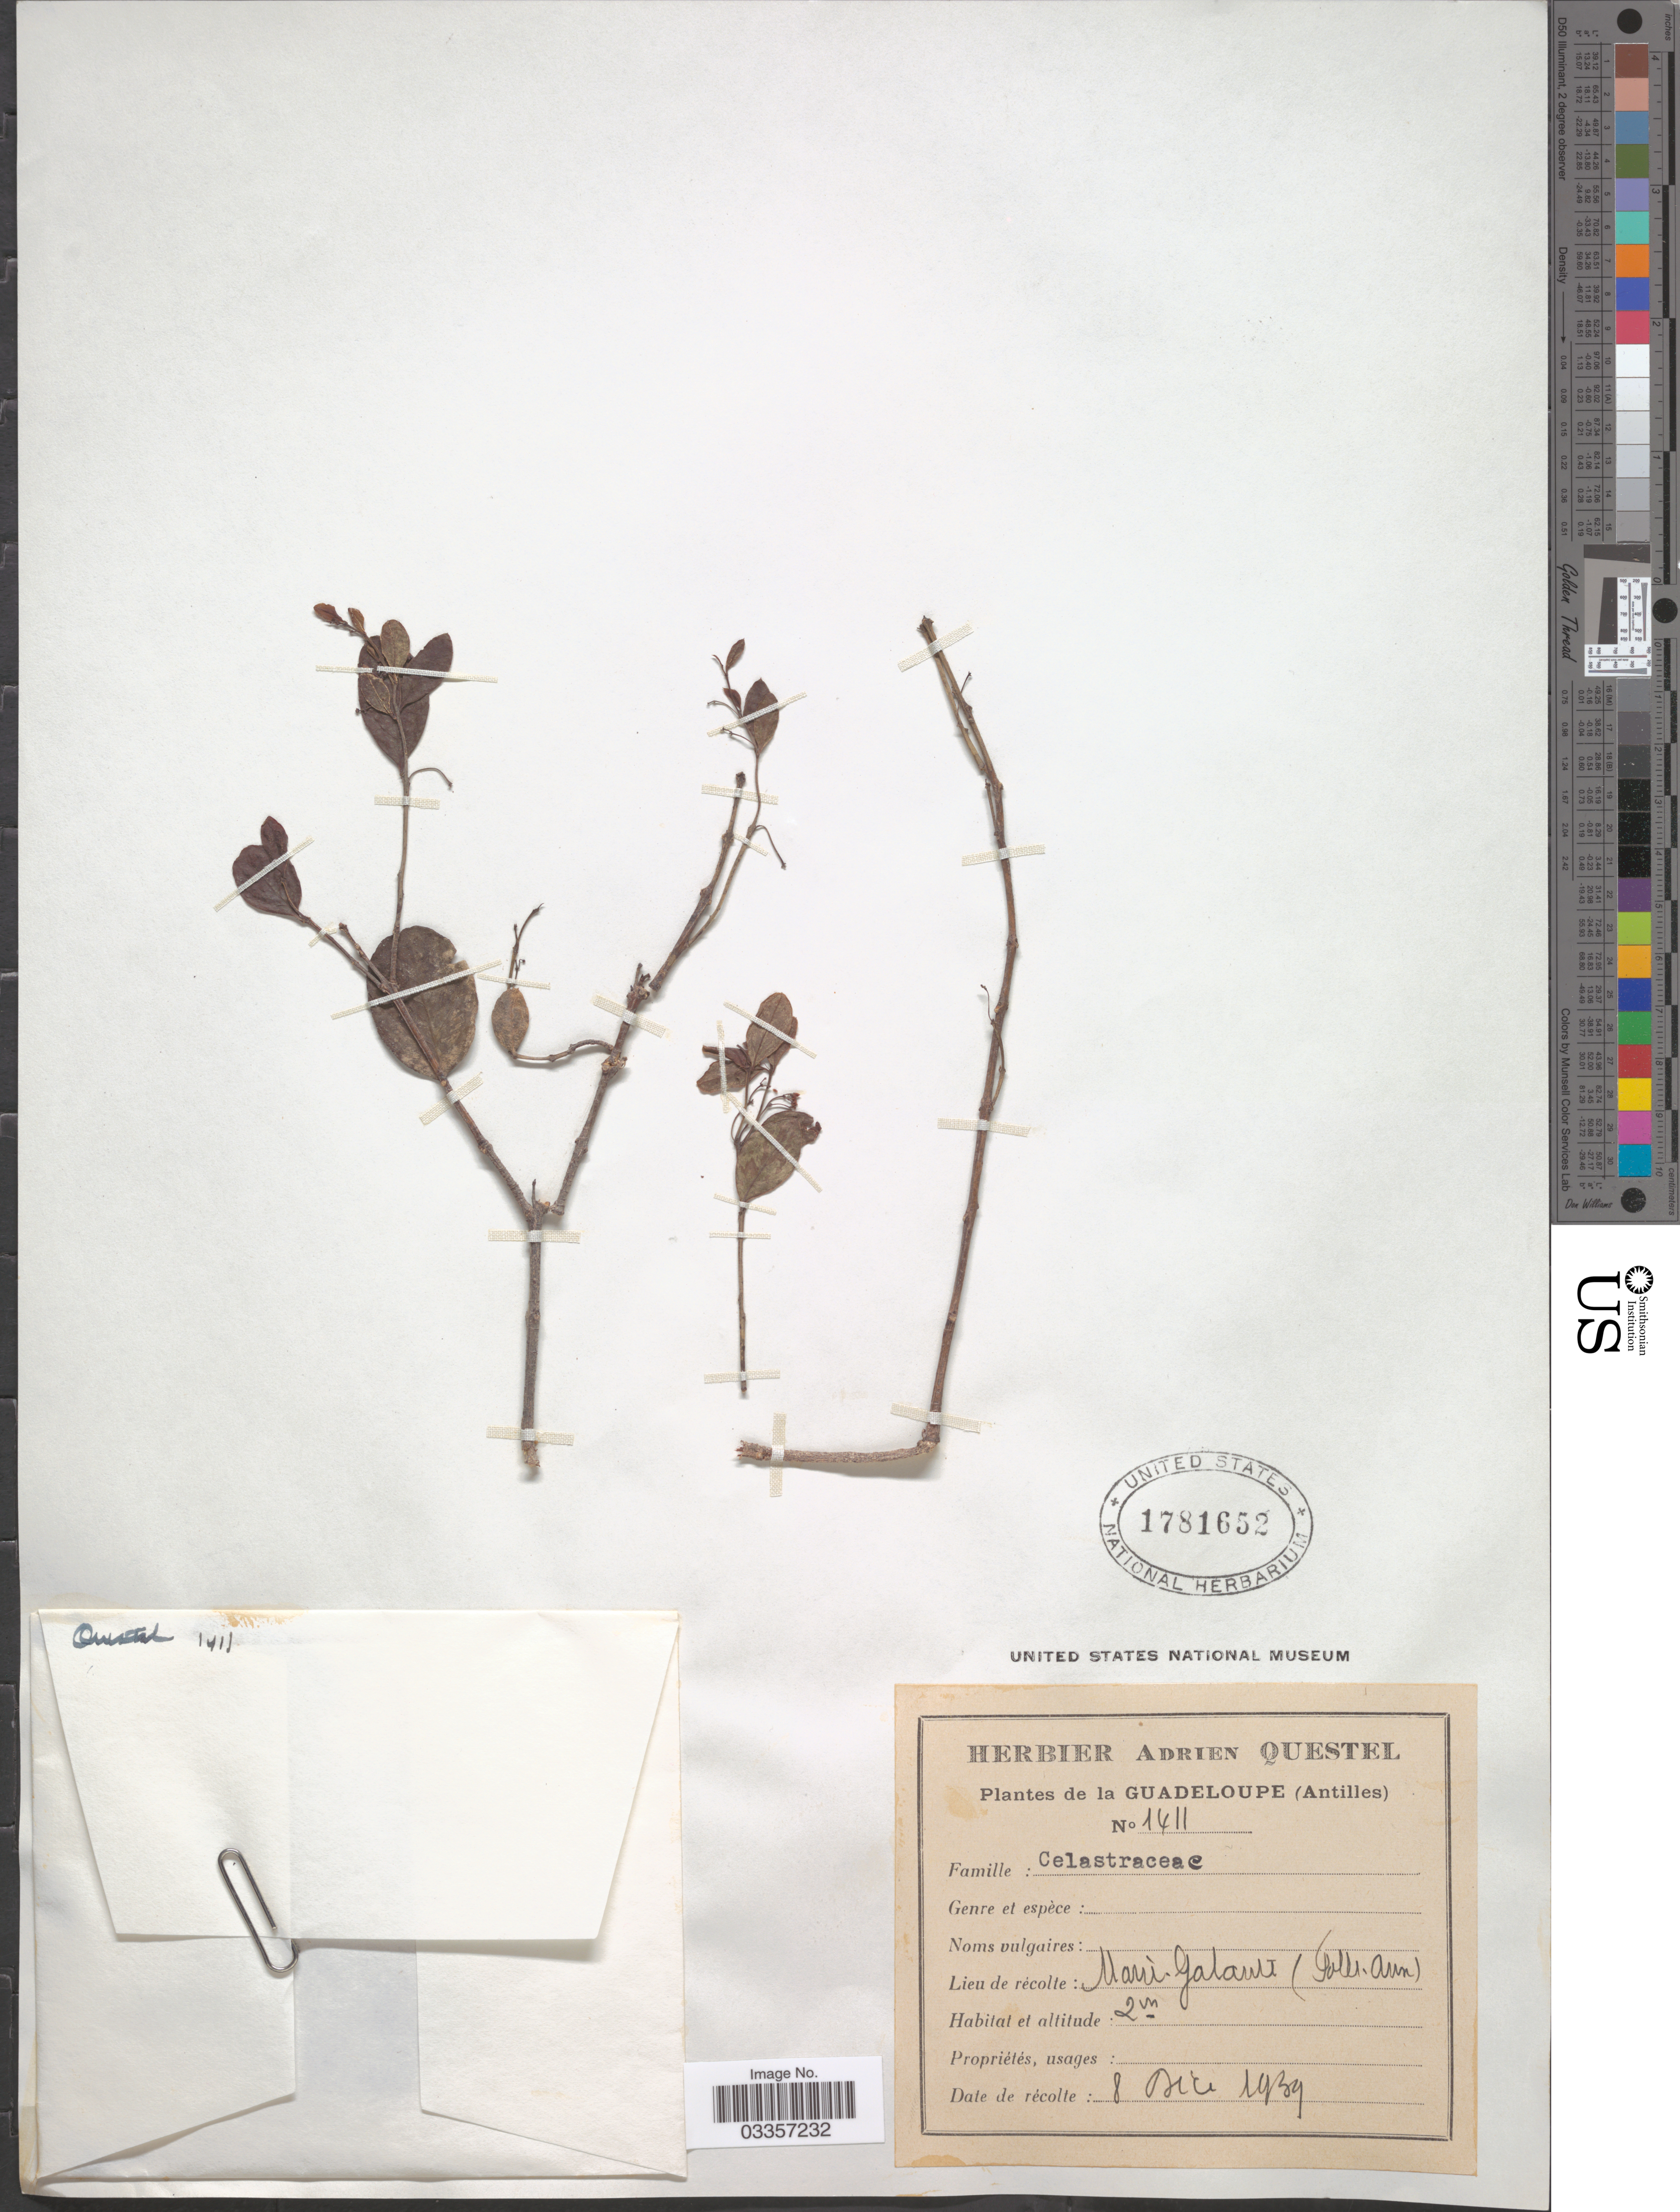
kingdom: Plantae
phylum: Tracheophyta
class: Magnoliopsida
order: Celastrales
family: Celastraceae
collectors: A. Questel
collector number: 1411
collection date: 1939-12-08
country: Guadeloupe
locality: (Antilles). Marie-Galante (Galle-Am).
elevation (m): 2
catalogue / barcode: US 1781652